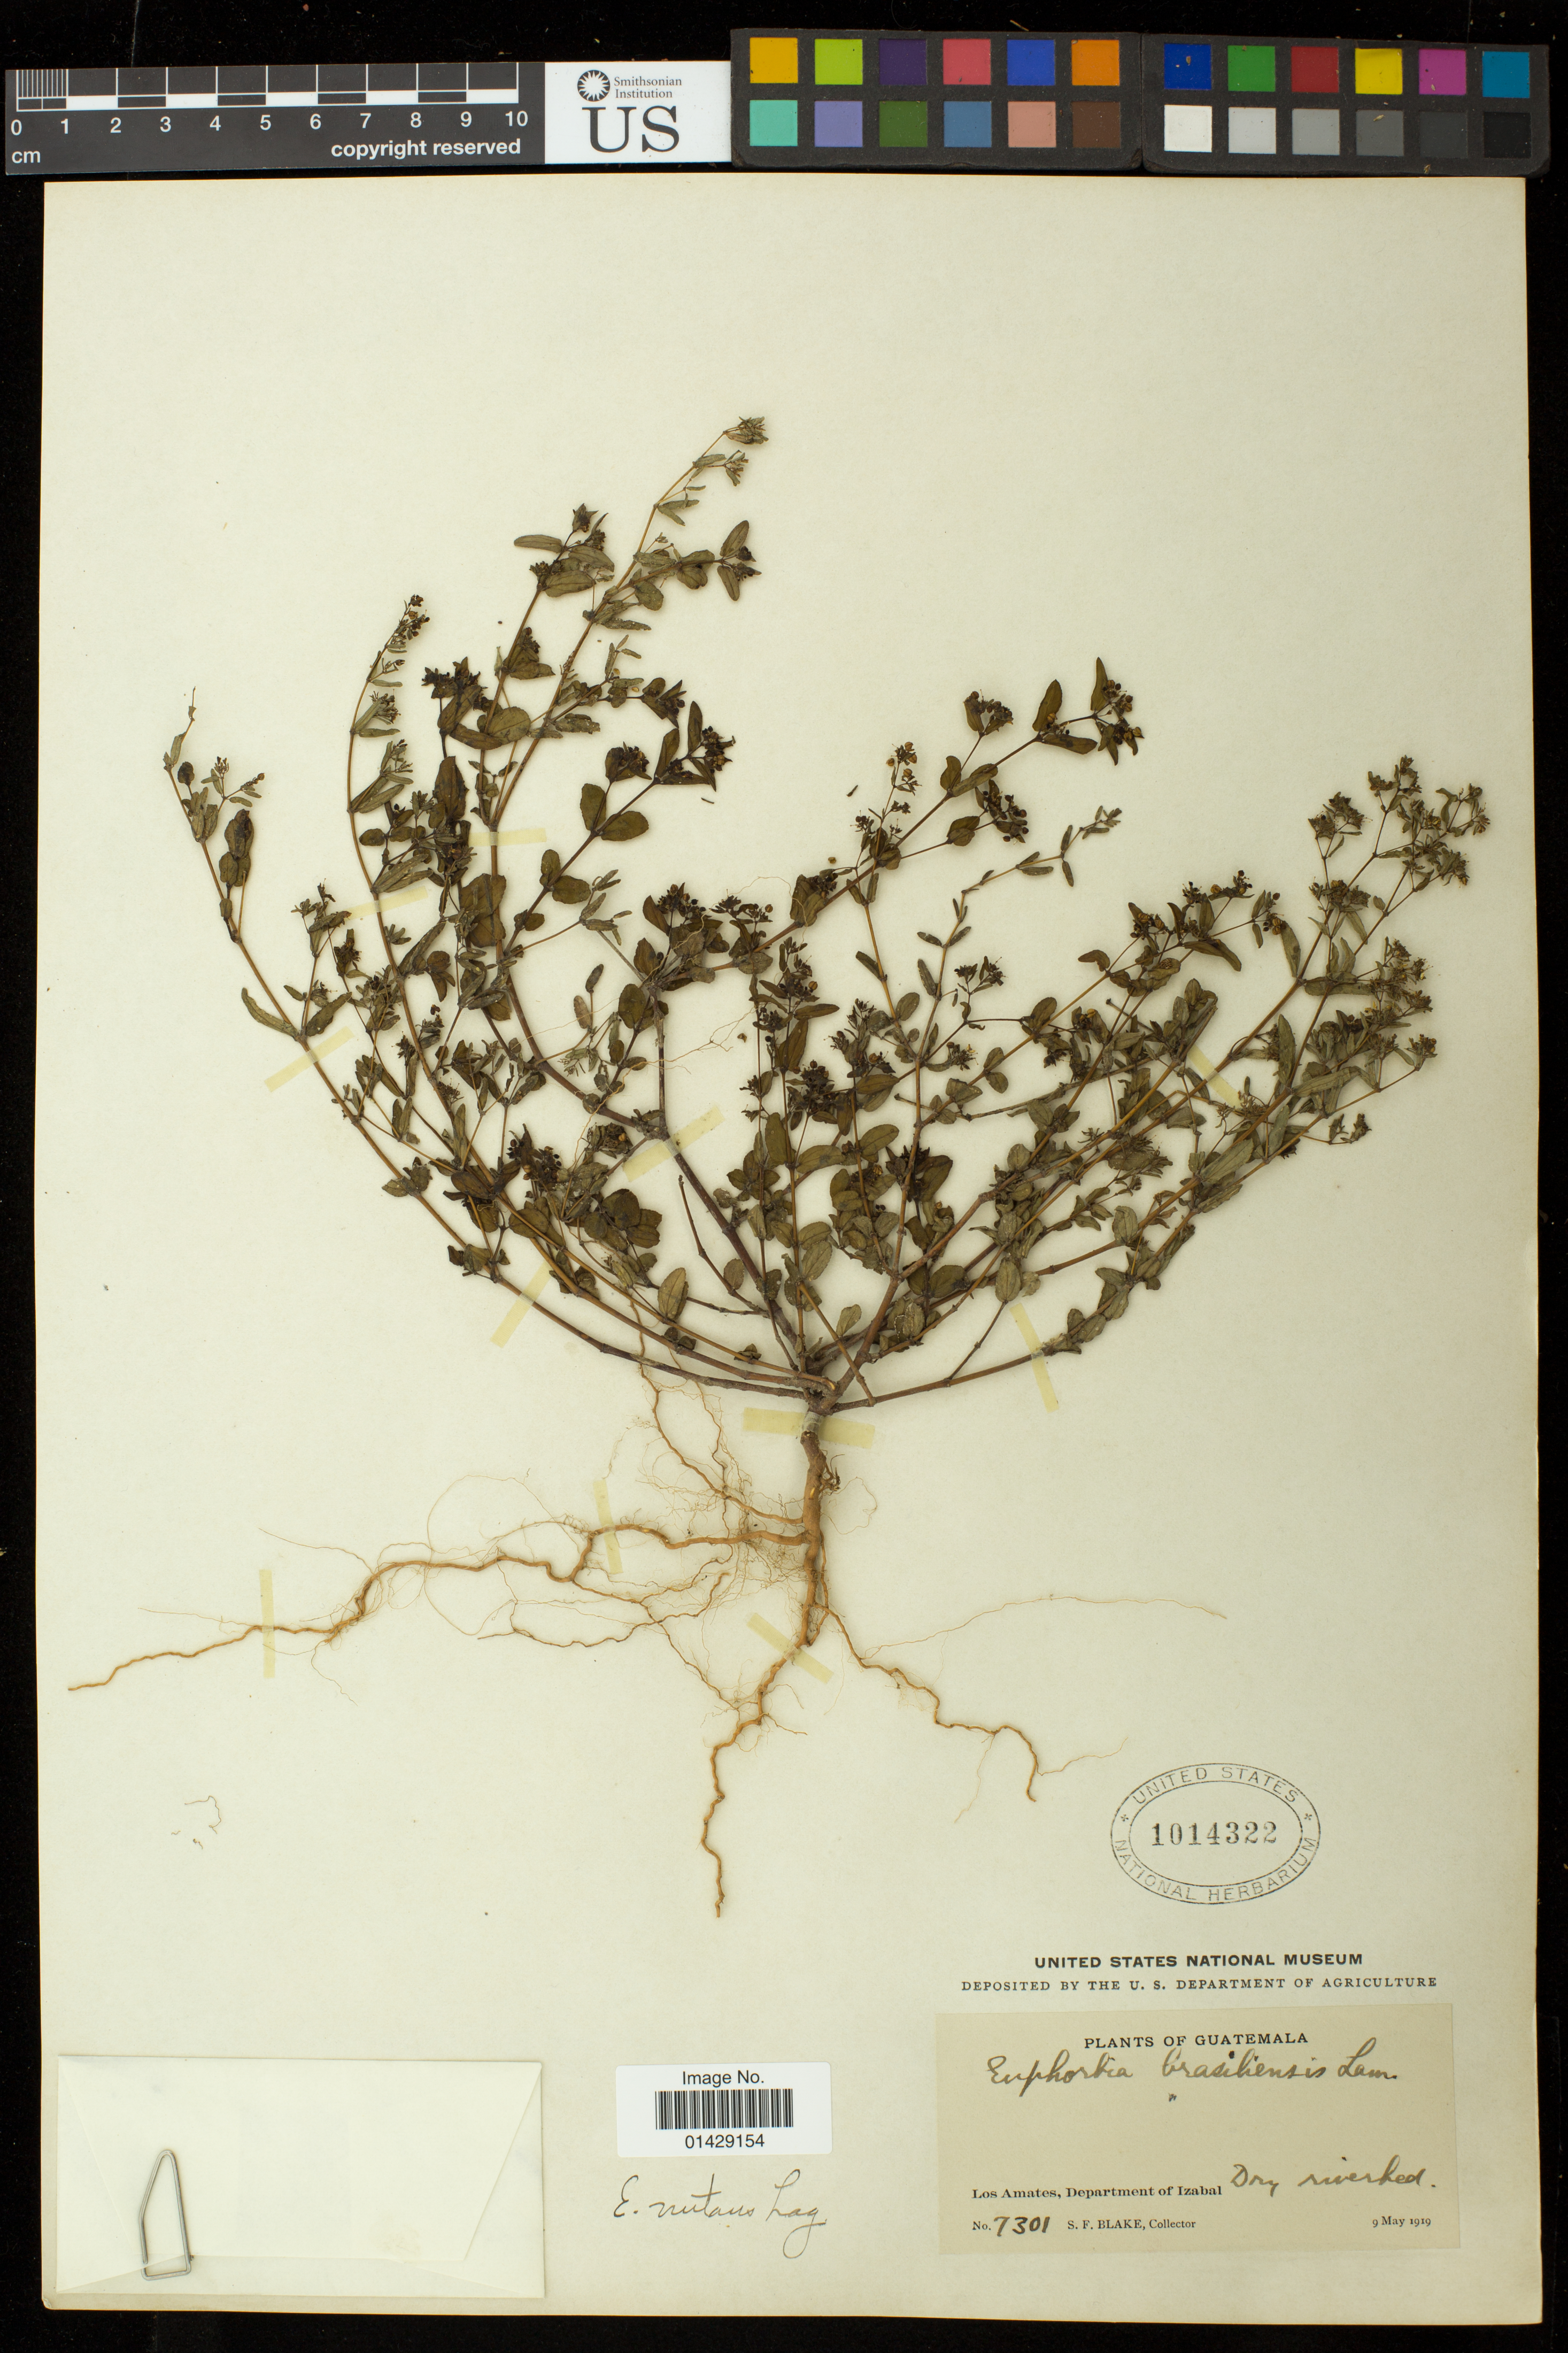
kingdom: Plantae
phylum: Tracheophyta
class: Magnoliopsida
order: Malpighiales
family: Euphorbiaceae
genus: Euphorbia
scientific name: Euphorbia hyssopifolia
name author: L.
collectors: S. Blake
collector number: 7301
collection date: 1919-05-09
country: Guatemala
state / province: Izabal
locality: Los Amates. Dry riverbed.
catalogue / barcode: US 1014322